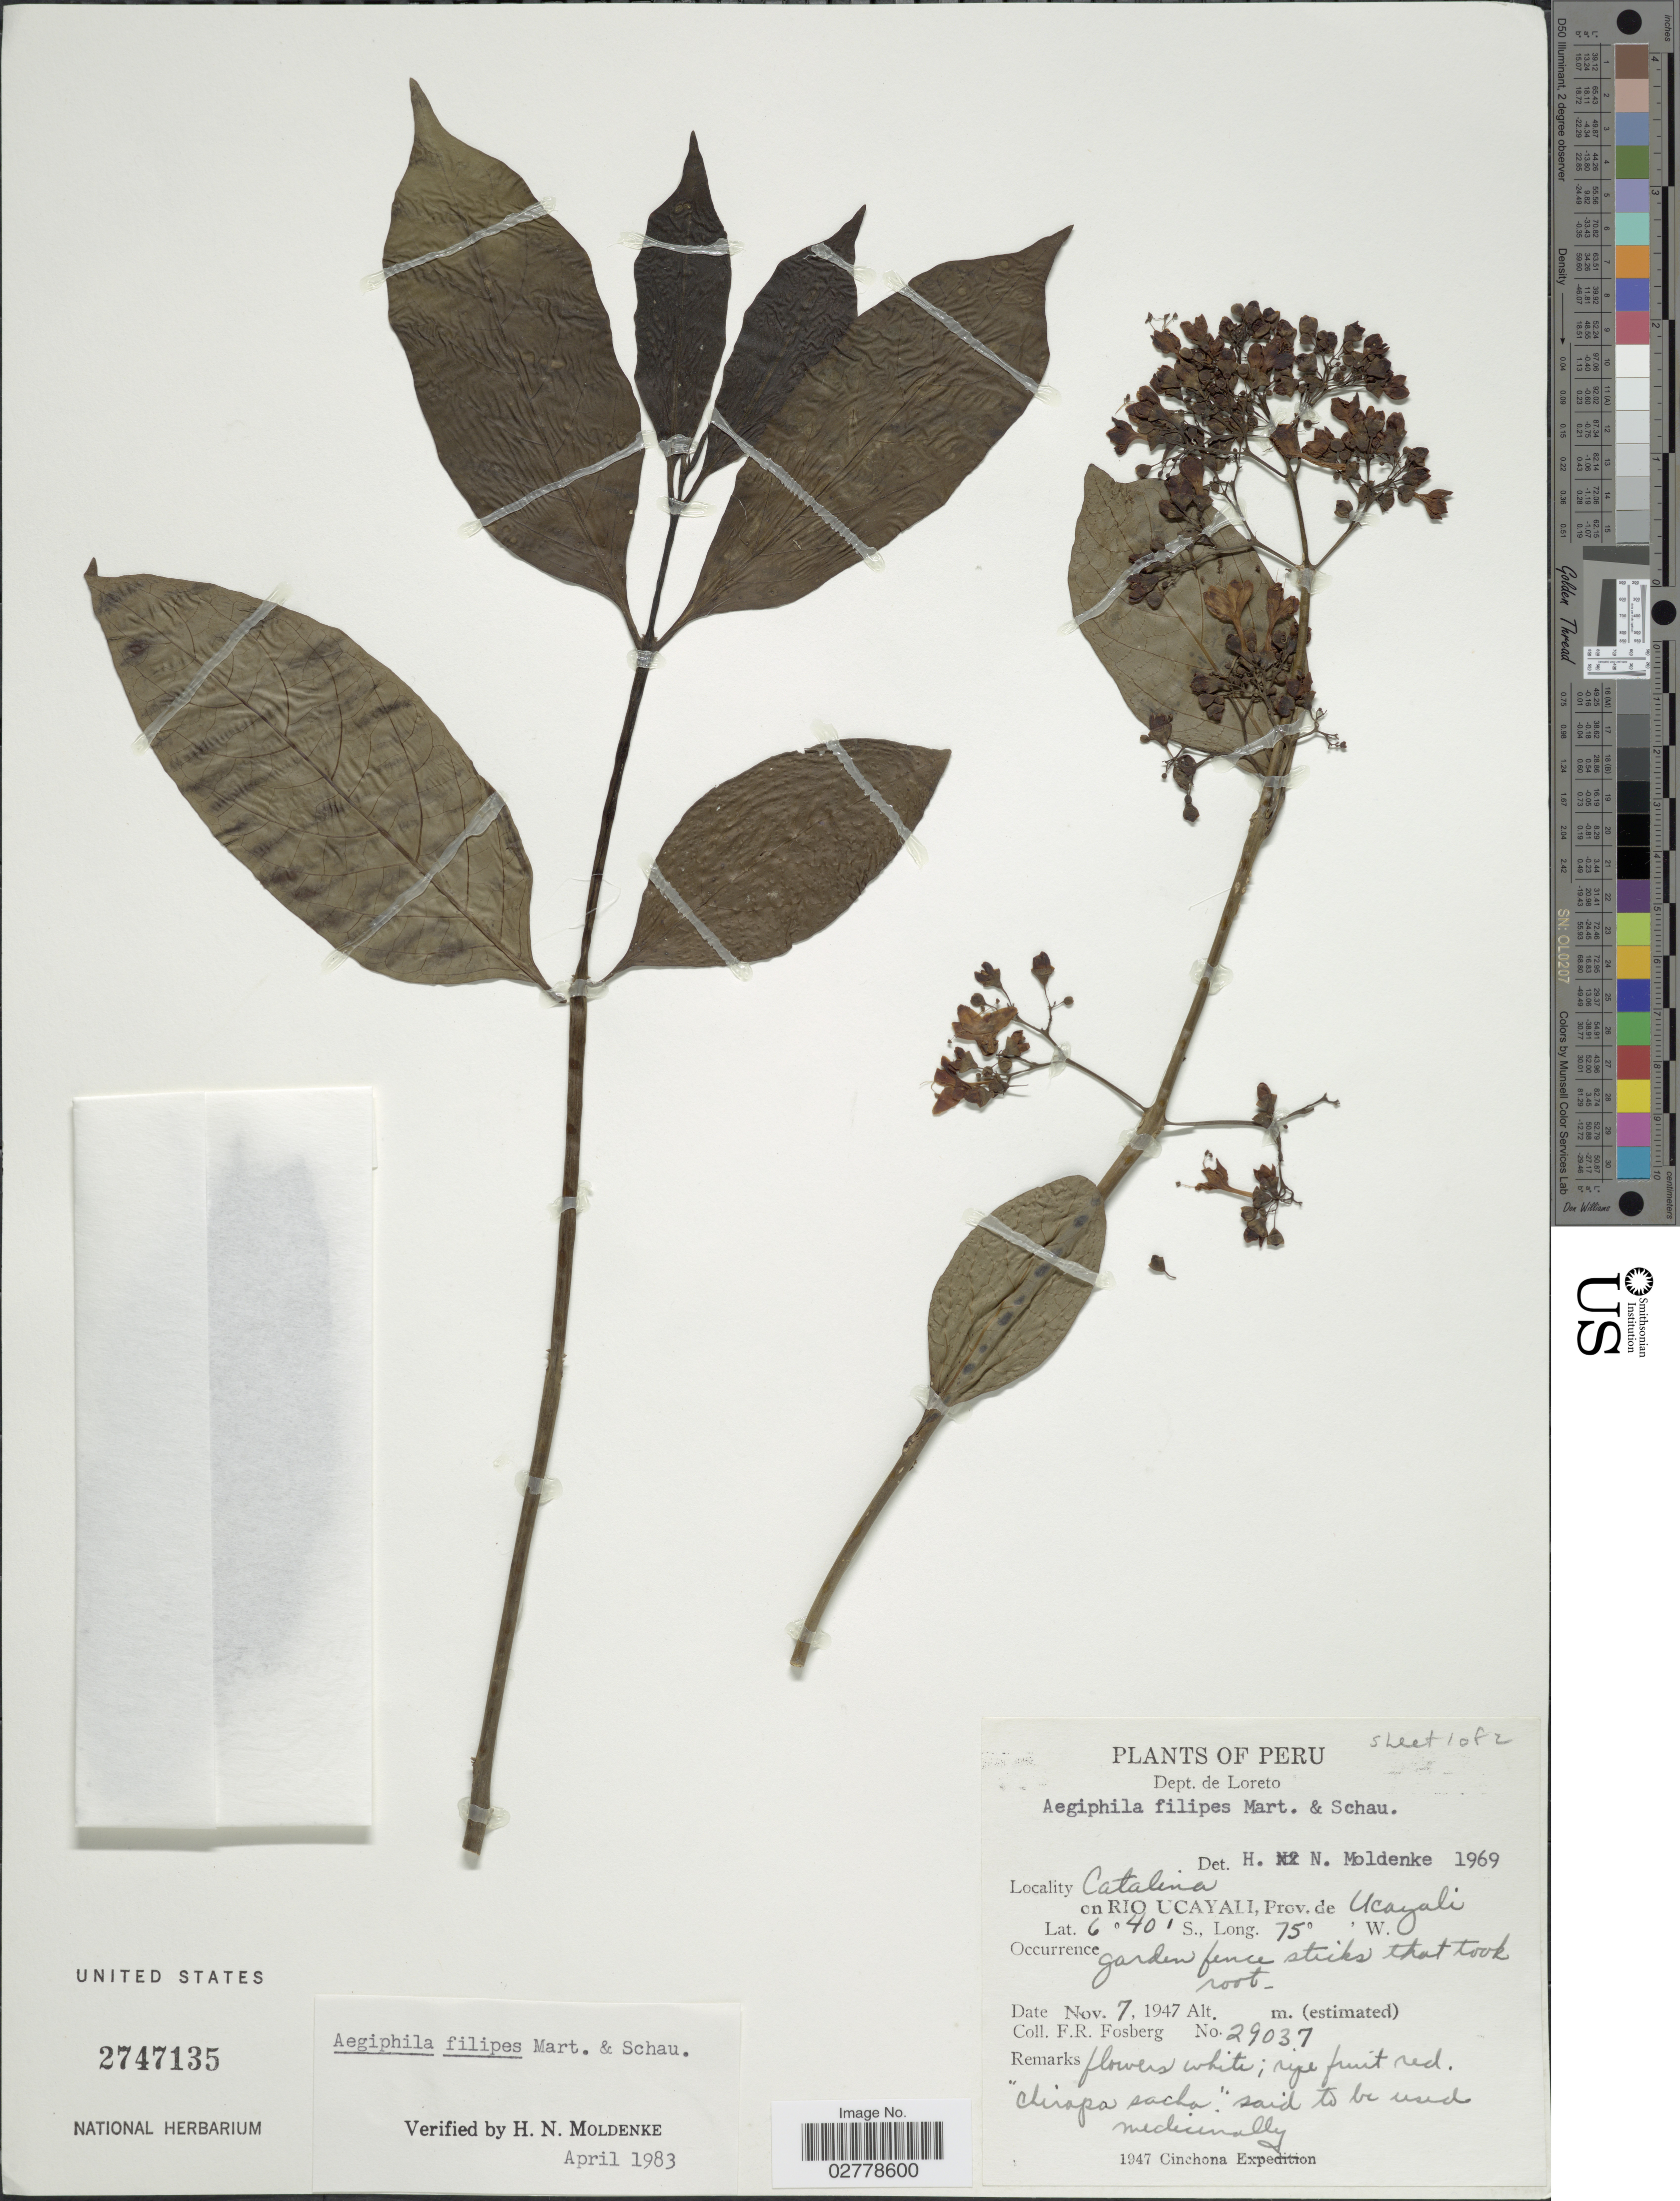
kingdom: Plantae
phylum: Tracheophyta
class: Magnoliopsida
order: Lamiales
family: Lamiaceae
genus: Aegiphila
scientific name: Aegiphila filipes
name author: Mart. & Schauer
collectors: F. R. Fosberg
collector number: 29037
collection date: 1947-11-07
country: Peru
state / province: Ucayali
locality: Dept. de Loreto. Catalina en Rio Ucayali.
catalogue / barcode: US 2747135